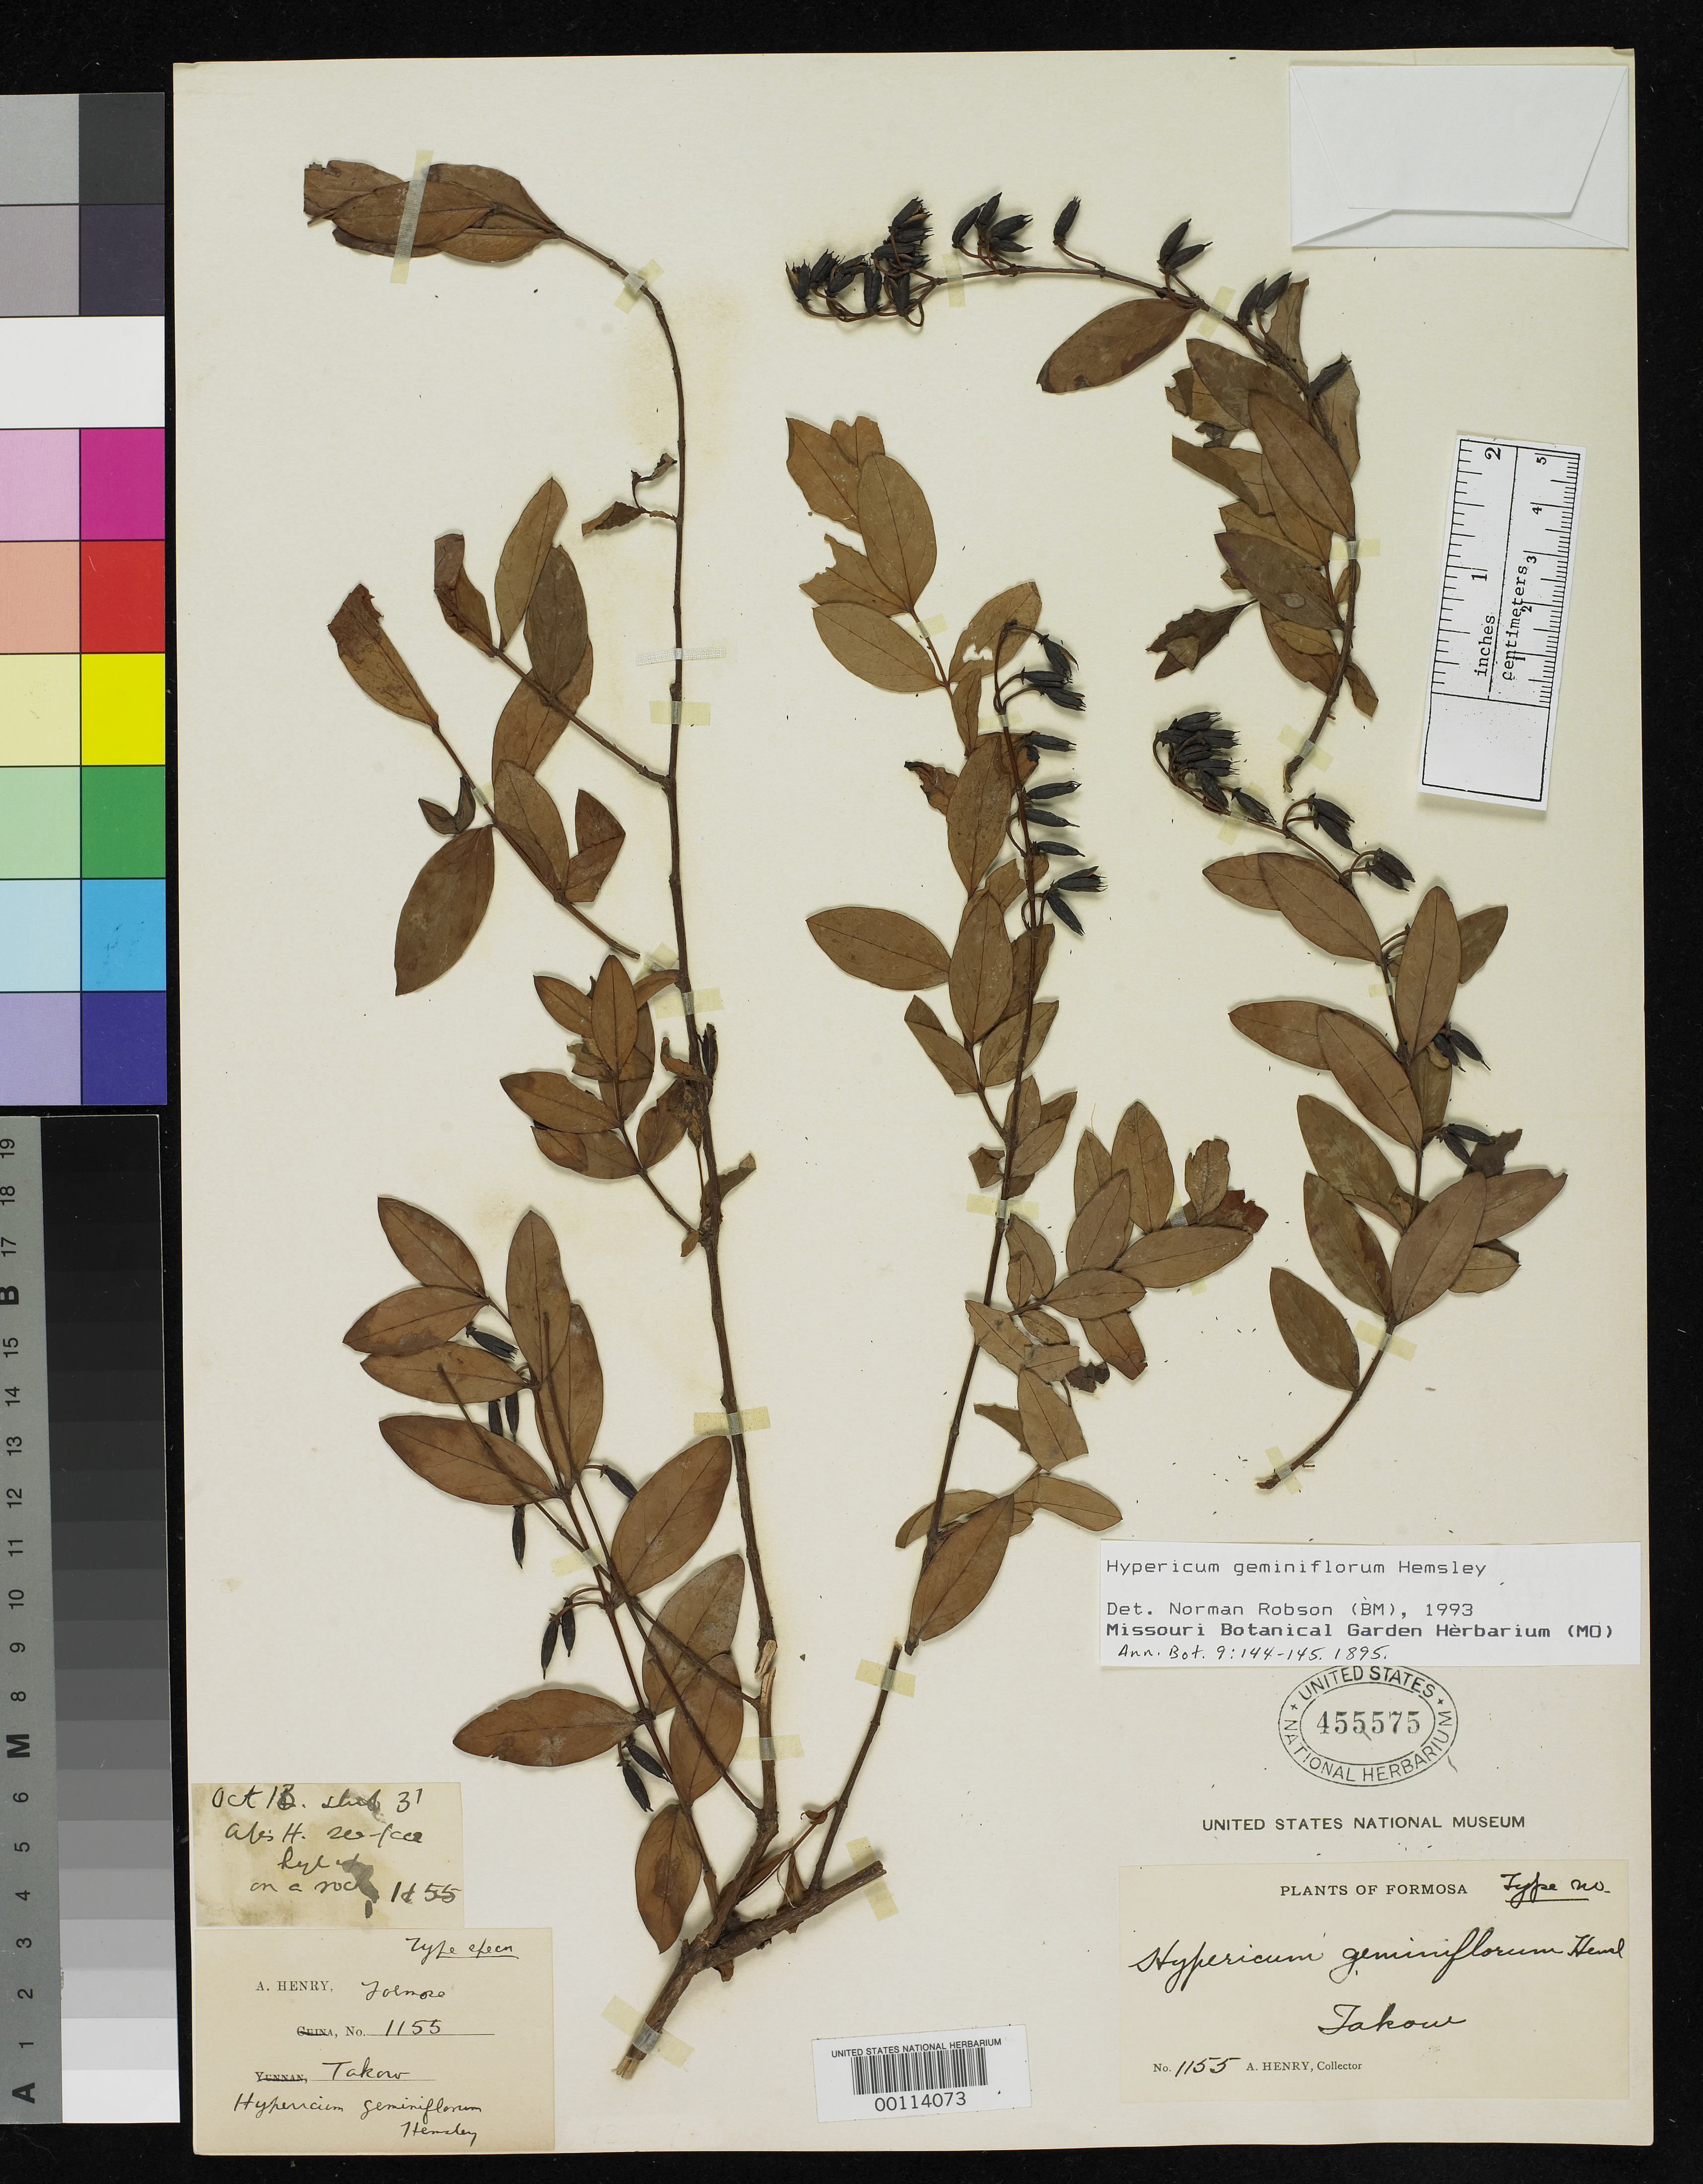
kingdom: Plantae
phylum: Tracheophyta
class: Magnoliopsida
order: Malpighiales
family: Hypericaceae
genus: Hypericum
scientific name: Hypericum geminiflorum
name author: Hemsl.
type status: Type Collection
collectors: A. Henry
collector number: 1155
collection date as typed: Oct 1855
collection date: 1855-10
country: Taiwan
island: Taiwan [Formosa]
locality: Takow.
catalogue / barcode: US 455575